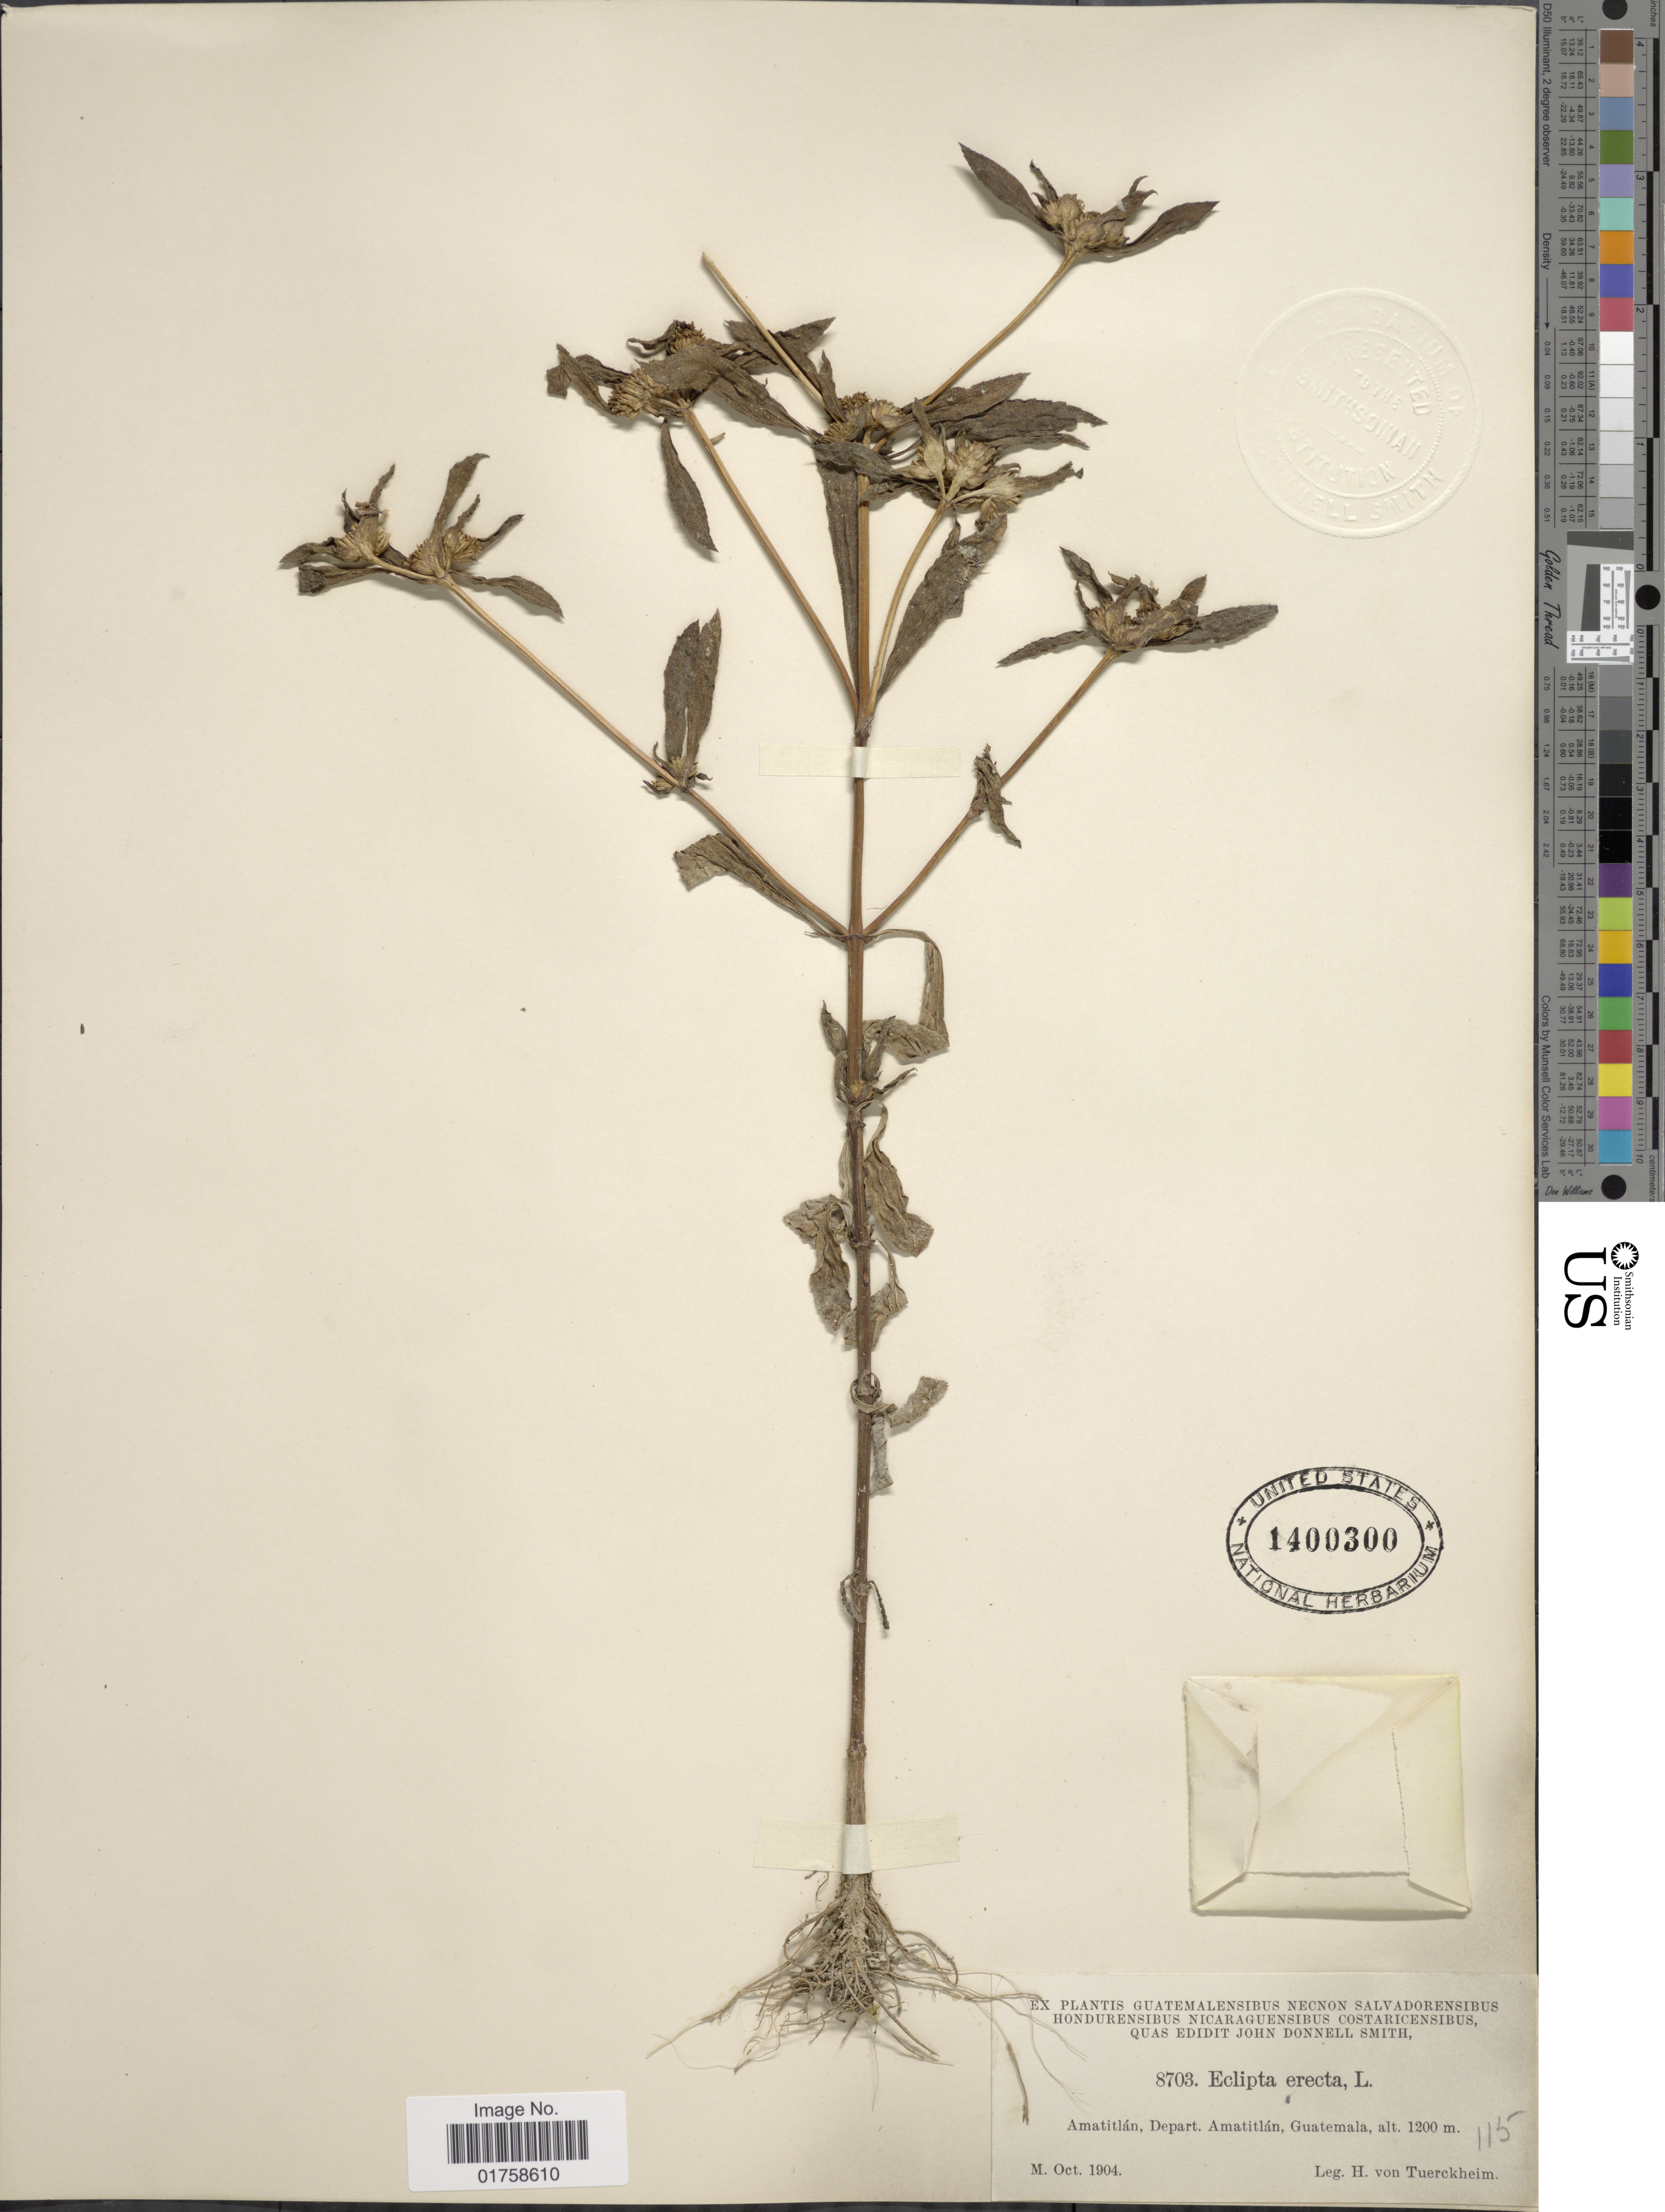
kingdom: Plantae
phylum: Tracheophyta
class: Magnoliopsida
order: Asterales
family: Asteraceae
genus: Eclipta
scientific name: Eclipta erecta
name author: L.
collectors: H. von Tuerckheim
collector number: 8703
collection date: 1904-10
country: Guatemala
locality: Amatitlan, Depart. Amatitlan, Guatemala.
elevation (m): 1200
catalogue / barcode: US 1400300